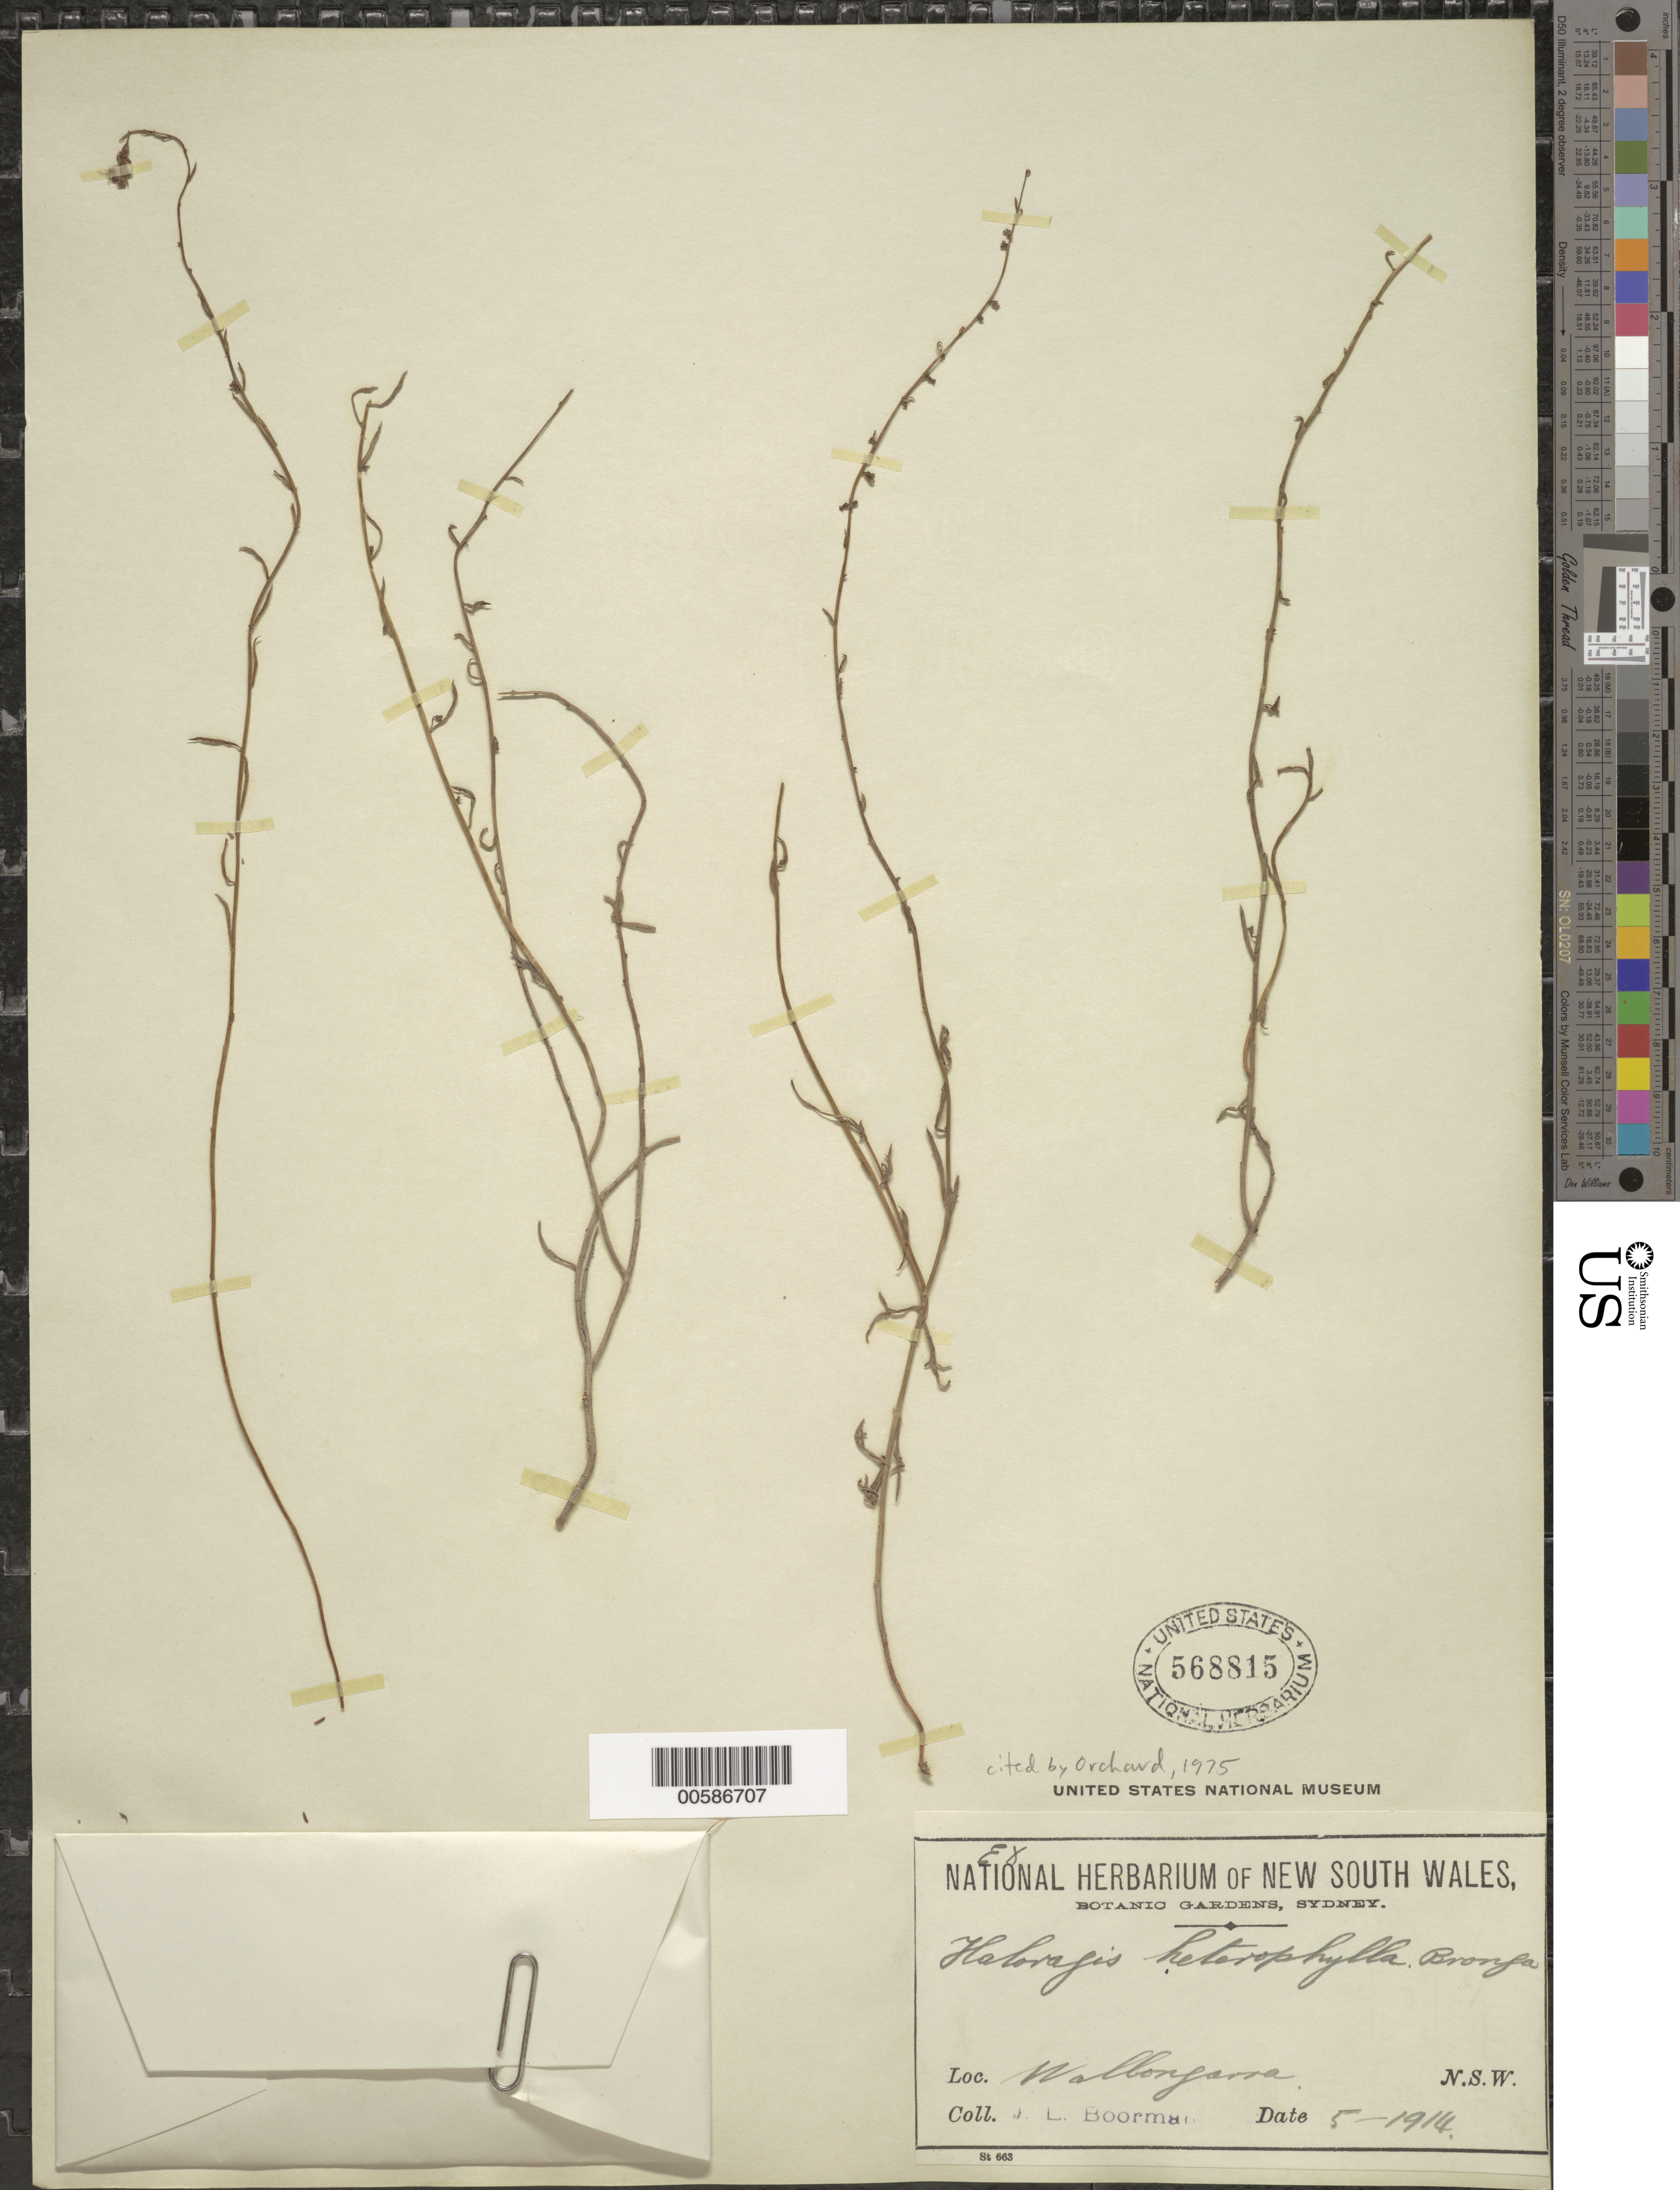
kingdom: Plantae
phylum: Tracheophyta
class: Magnoliopsida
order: Saxifragales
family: Haloragaceae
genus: Haloragis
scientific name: Haloragis heterophylla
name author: Brongn.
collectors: J. Boorman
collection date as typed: May 1914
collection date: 1914-05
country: Australia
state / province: New South Wales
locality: Wallongarra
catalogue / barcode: US 568815